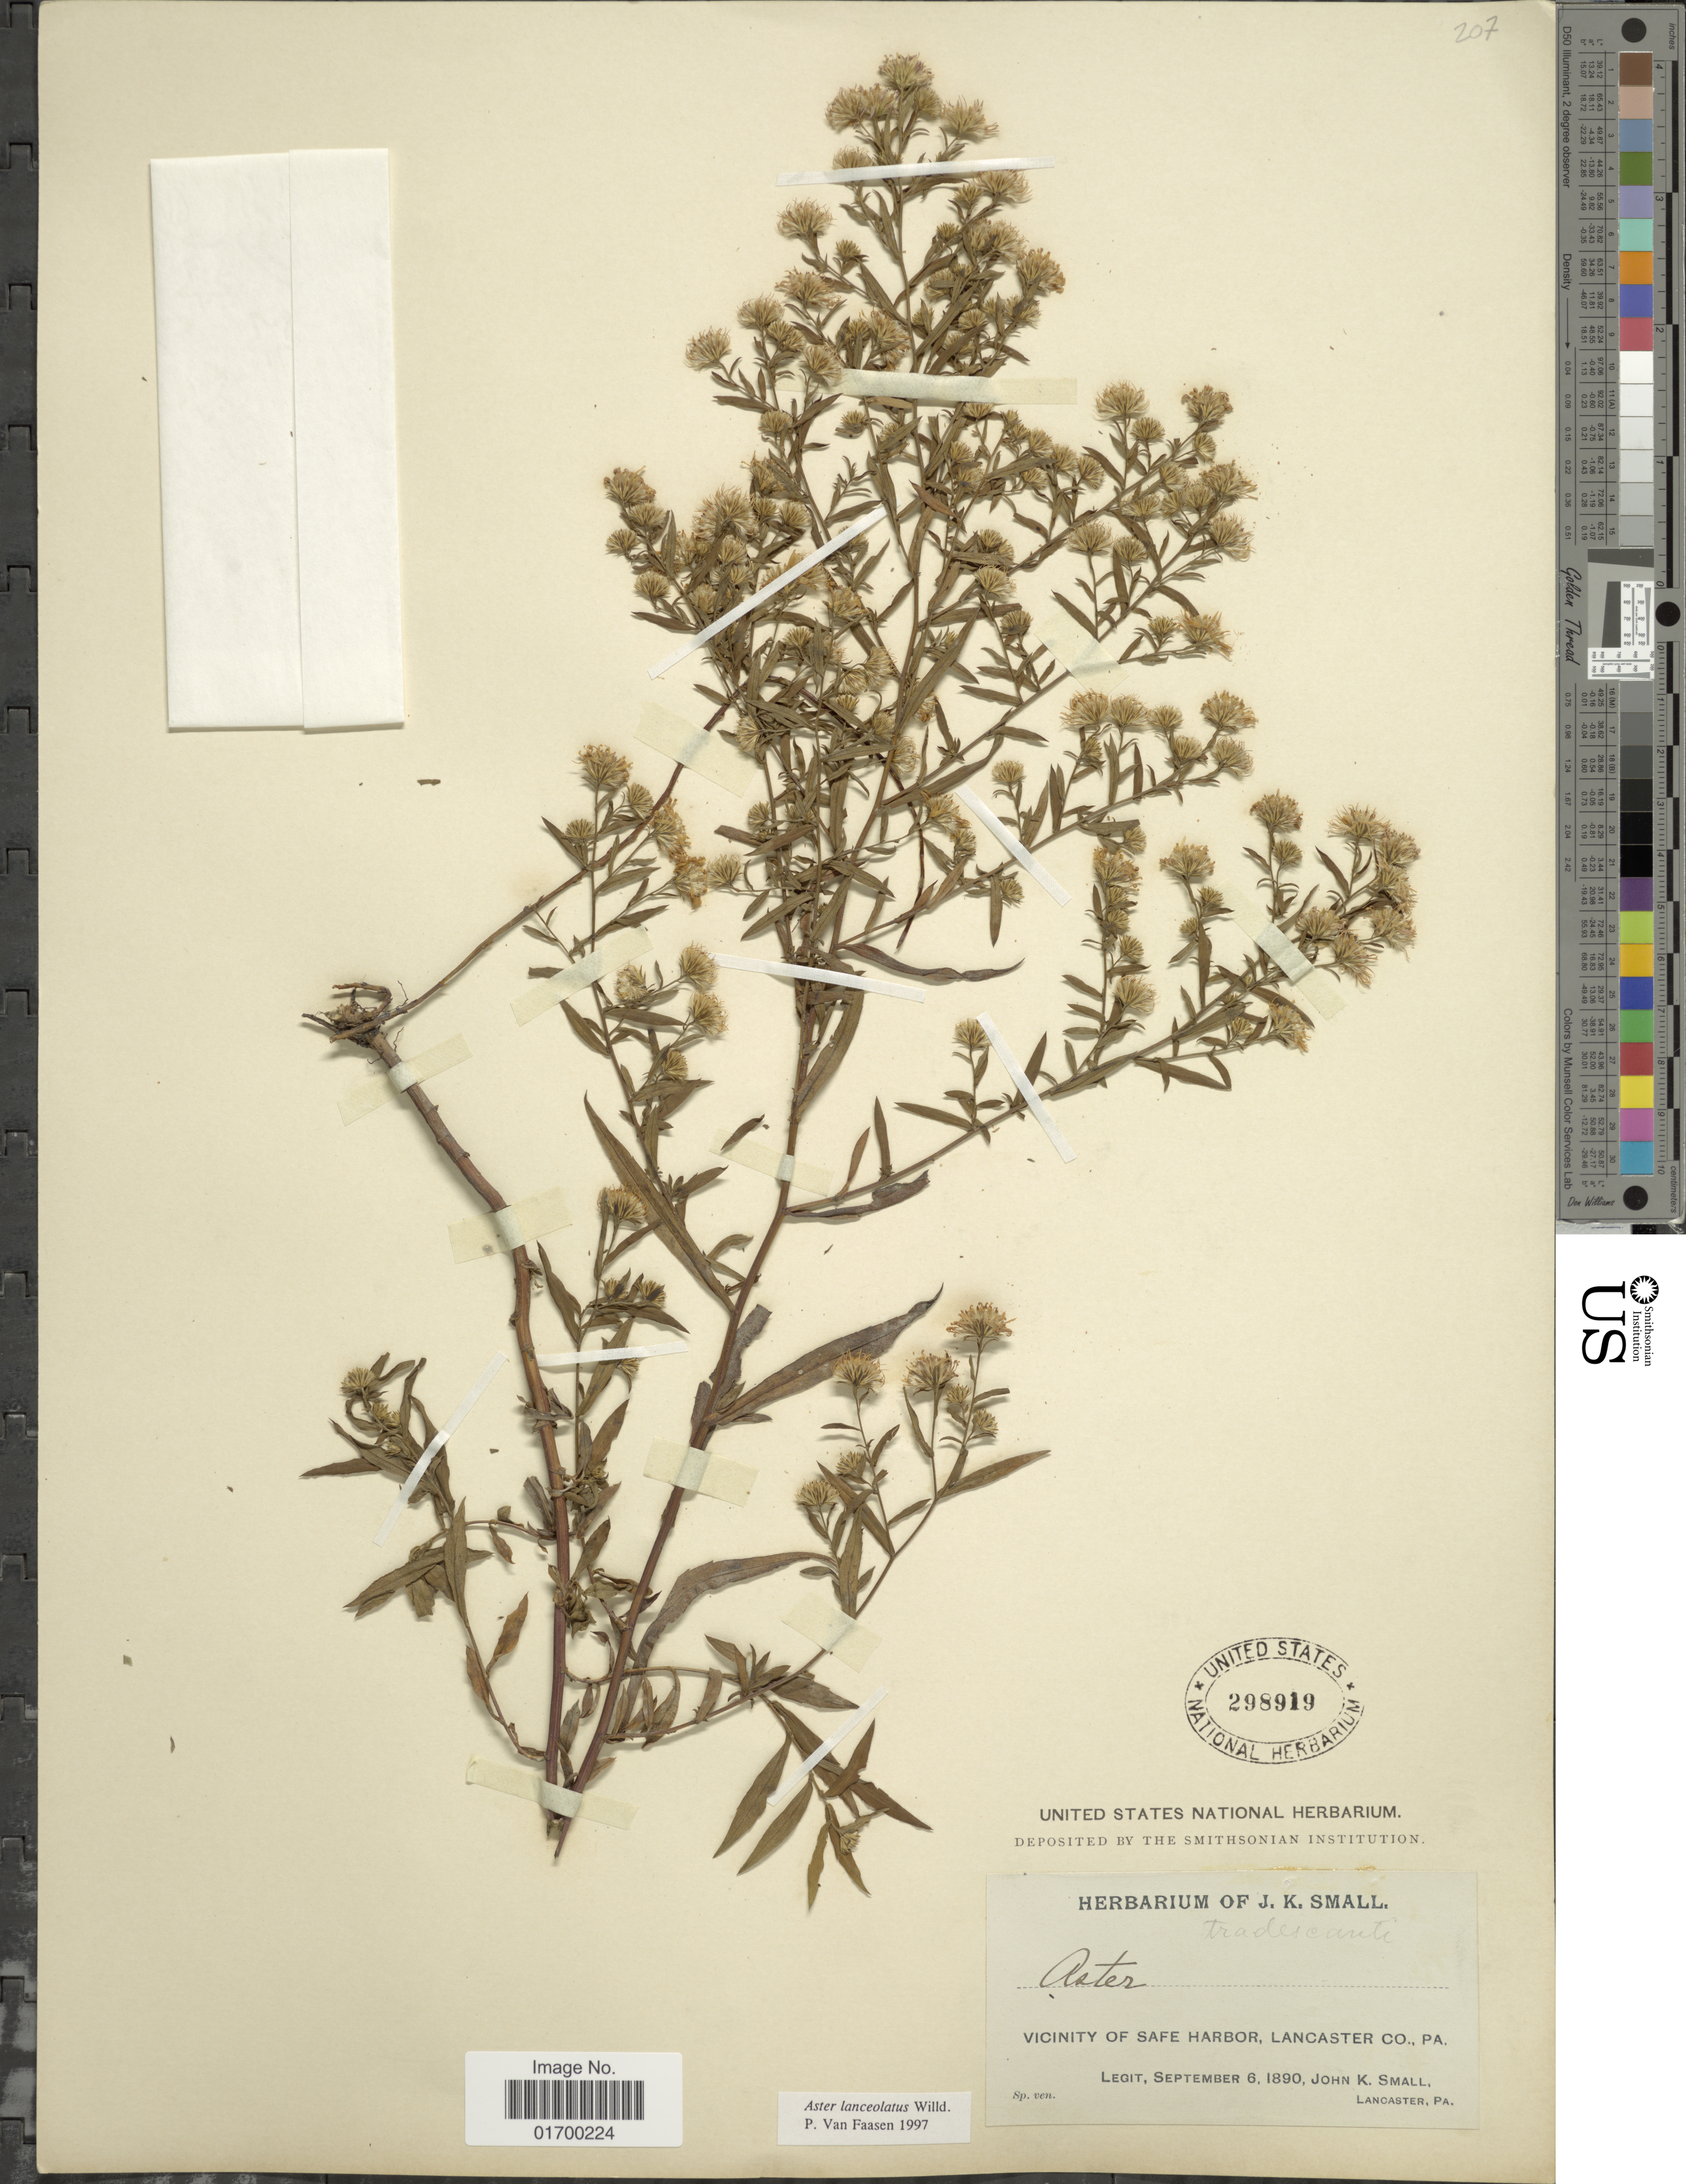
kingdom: Plantae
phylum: Tracheophyta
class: Magnoliopsida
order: Asterales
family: Asteraceae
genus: Symphyotrichum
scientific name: Symphyotrichum lanceolatum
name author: (Willd.) G.L. Nesom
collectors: J. K. Small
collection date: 1890-09-06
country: United States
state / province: Pennsylvania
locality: Vicinity of Safe Harbor, Lancaster Co., PA.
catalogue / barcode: US 298919